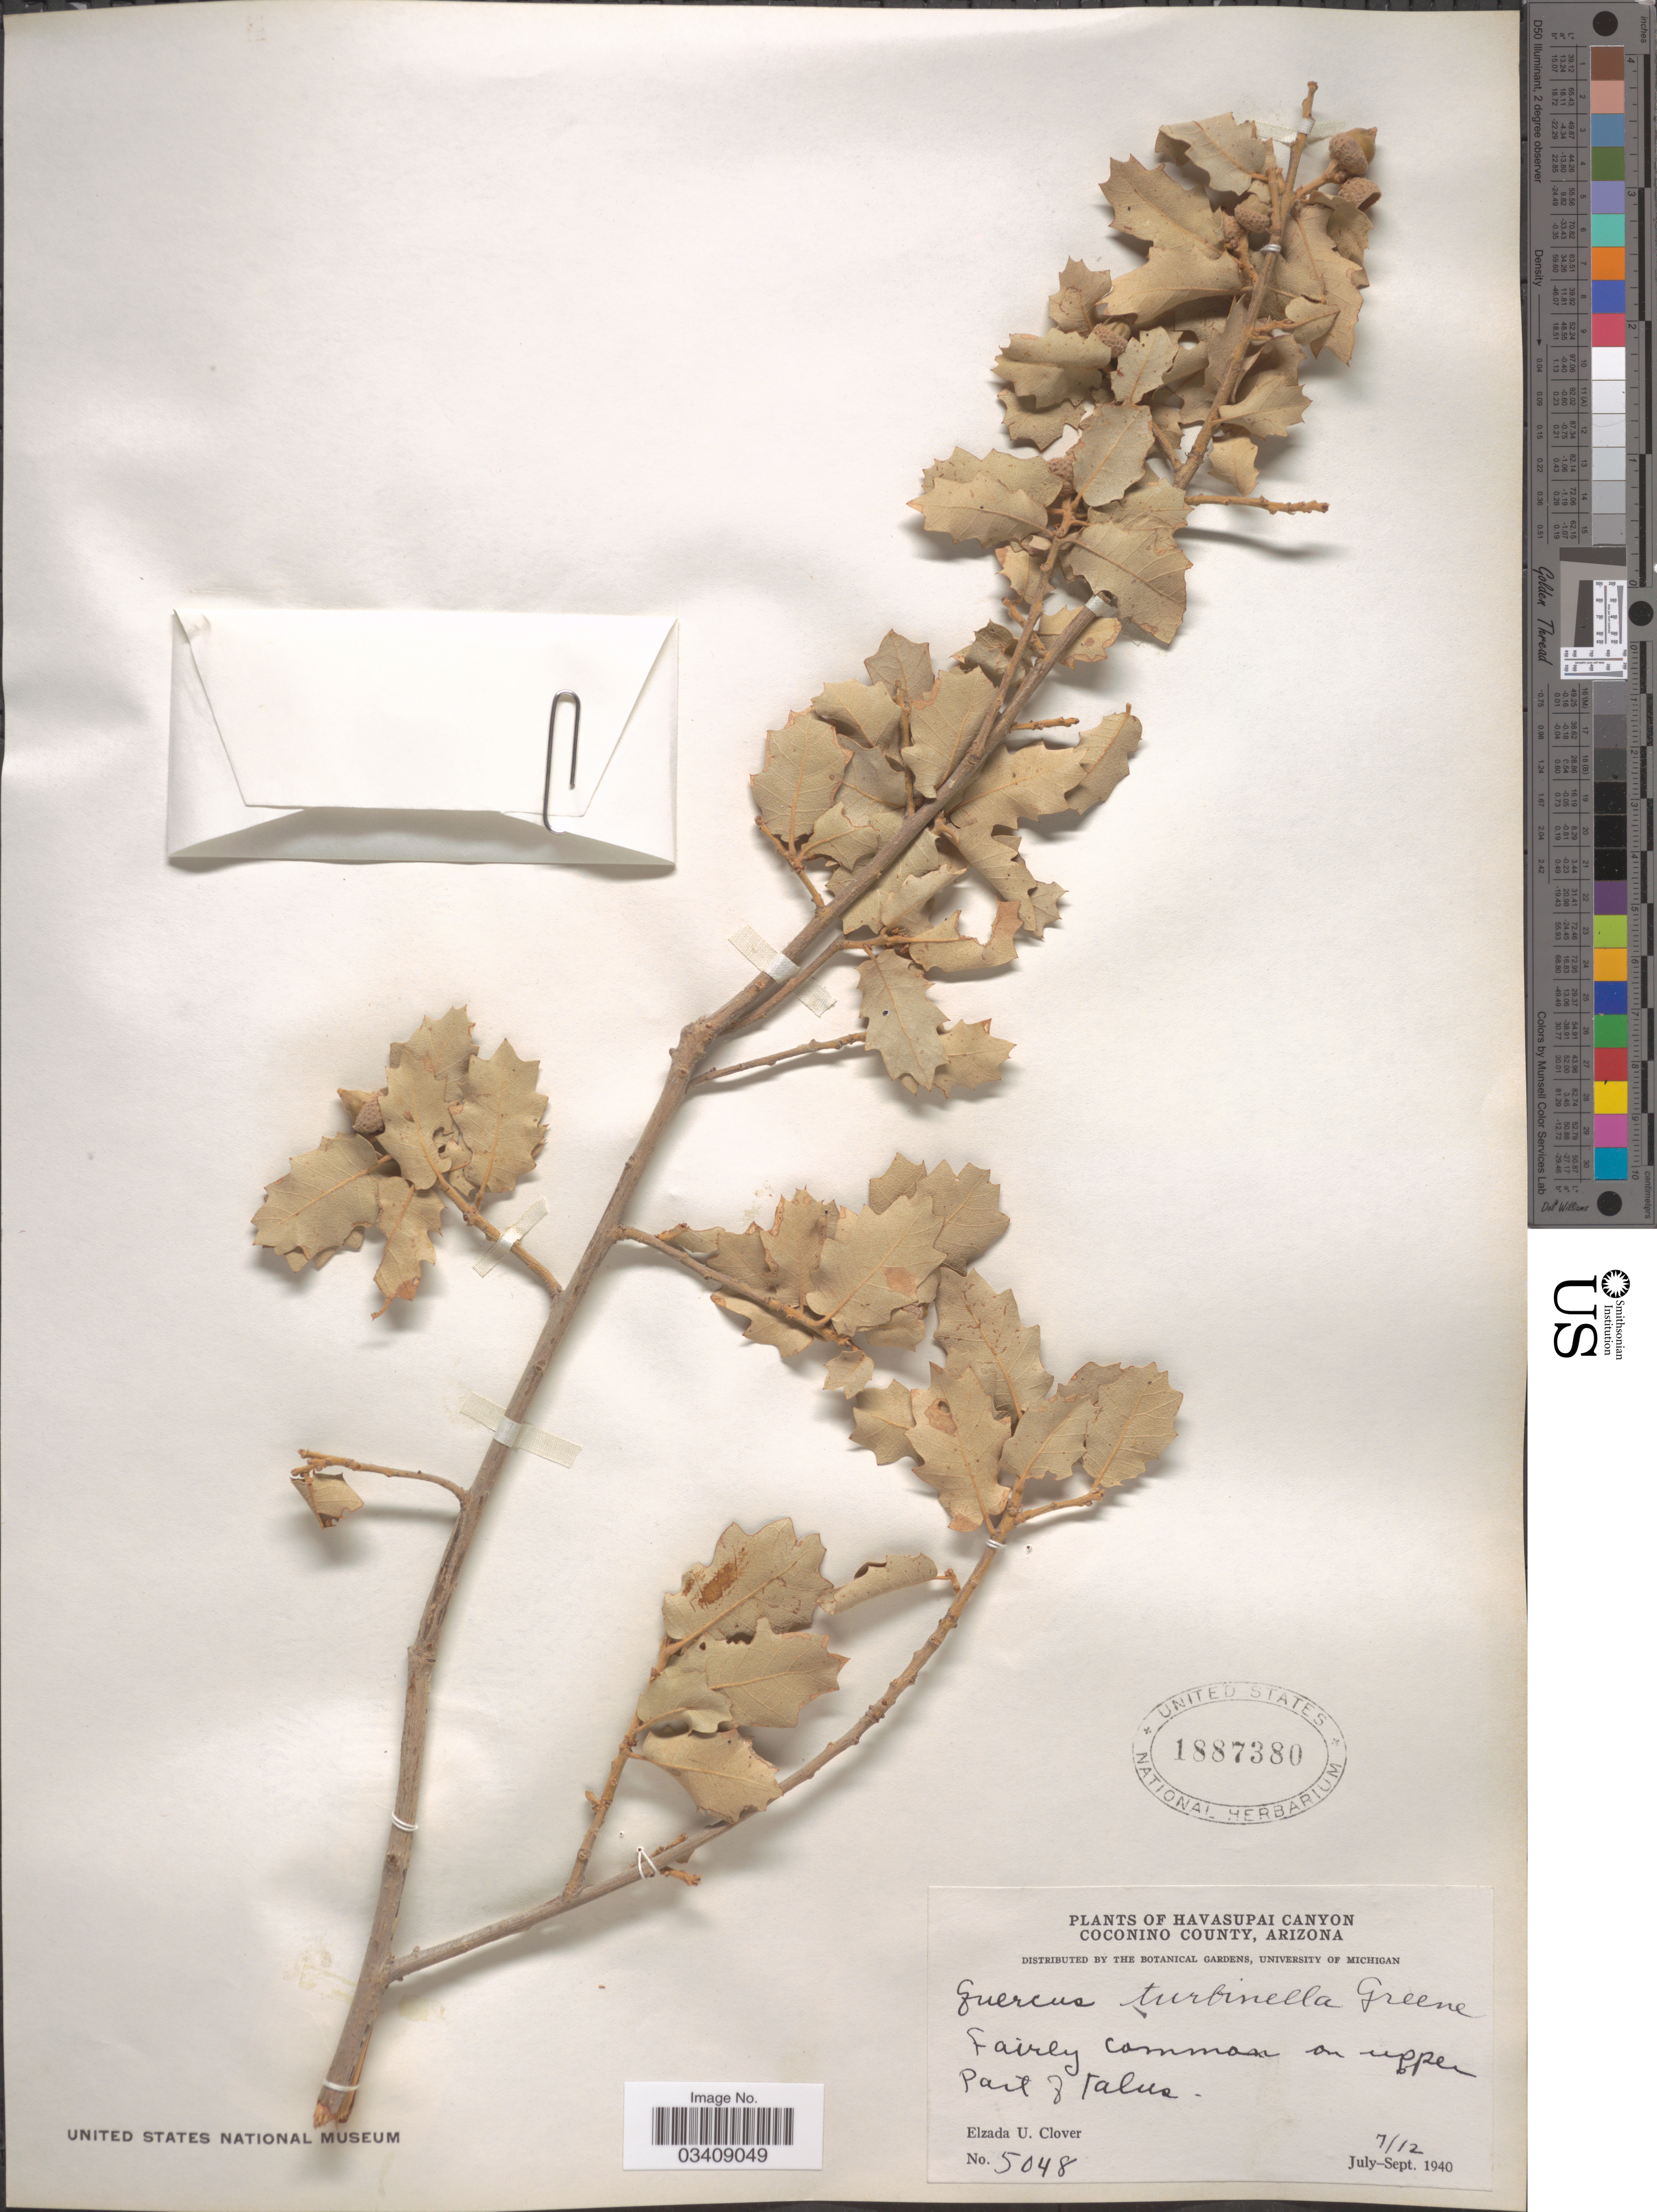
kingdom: Plantae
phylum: Tracheophyta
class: Magnoliopsida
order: Fagales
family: Fagaceae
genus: Quercus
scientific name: Quercus turbinella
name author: Greene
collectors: E. U. Clover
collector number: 5048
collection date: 1940-07-12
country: United States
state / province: Arizona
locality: Havasupai Canyon, Coconino County. On upper part of Talus.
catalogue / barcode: US 1887380